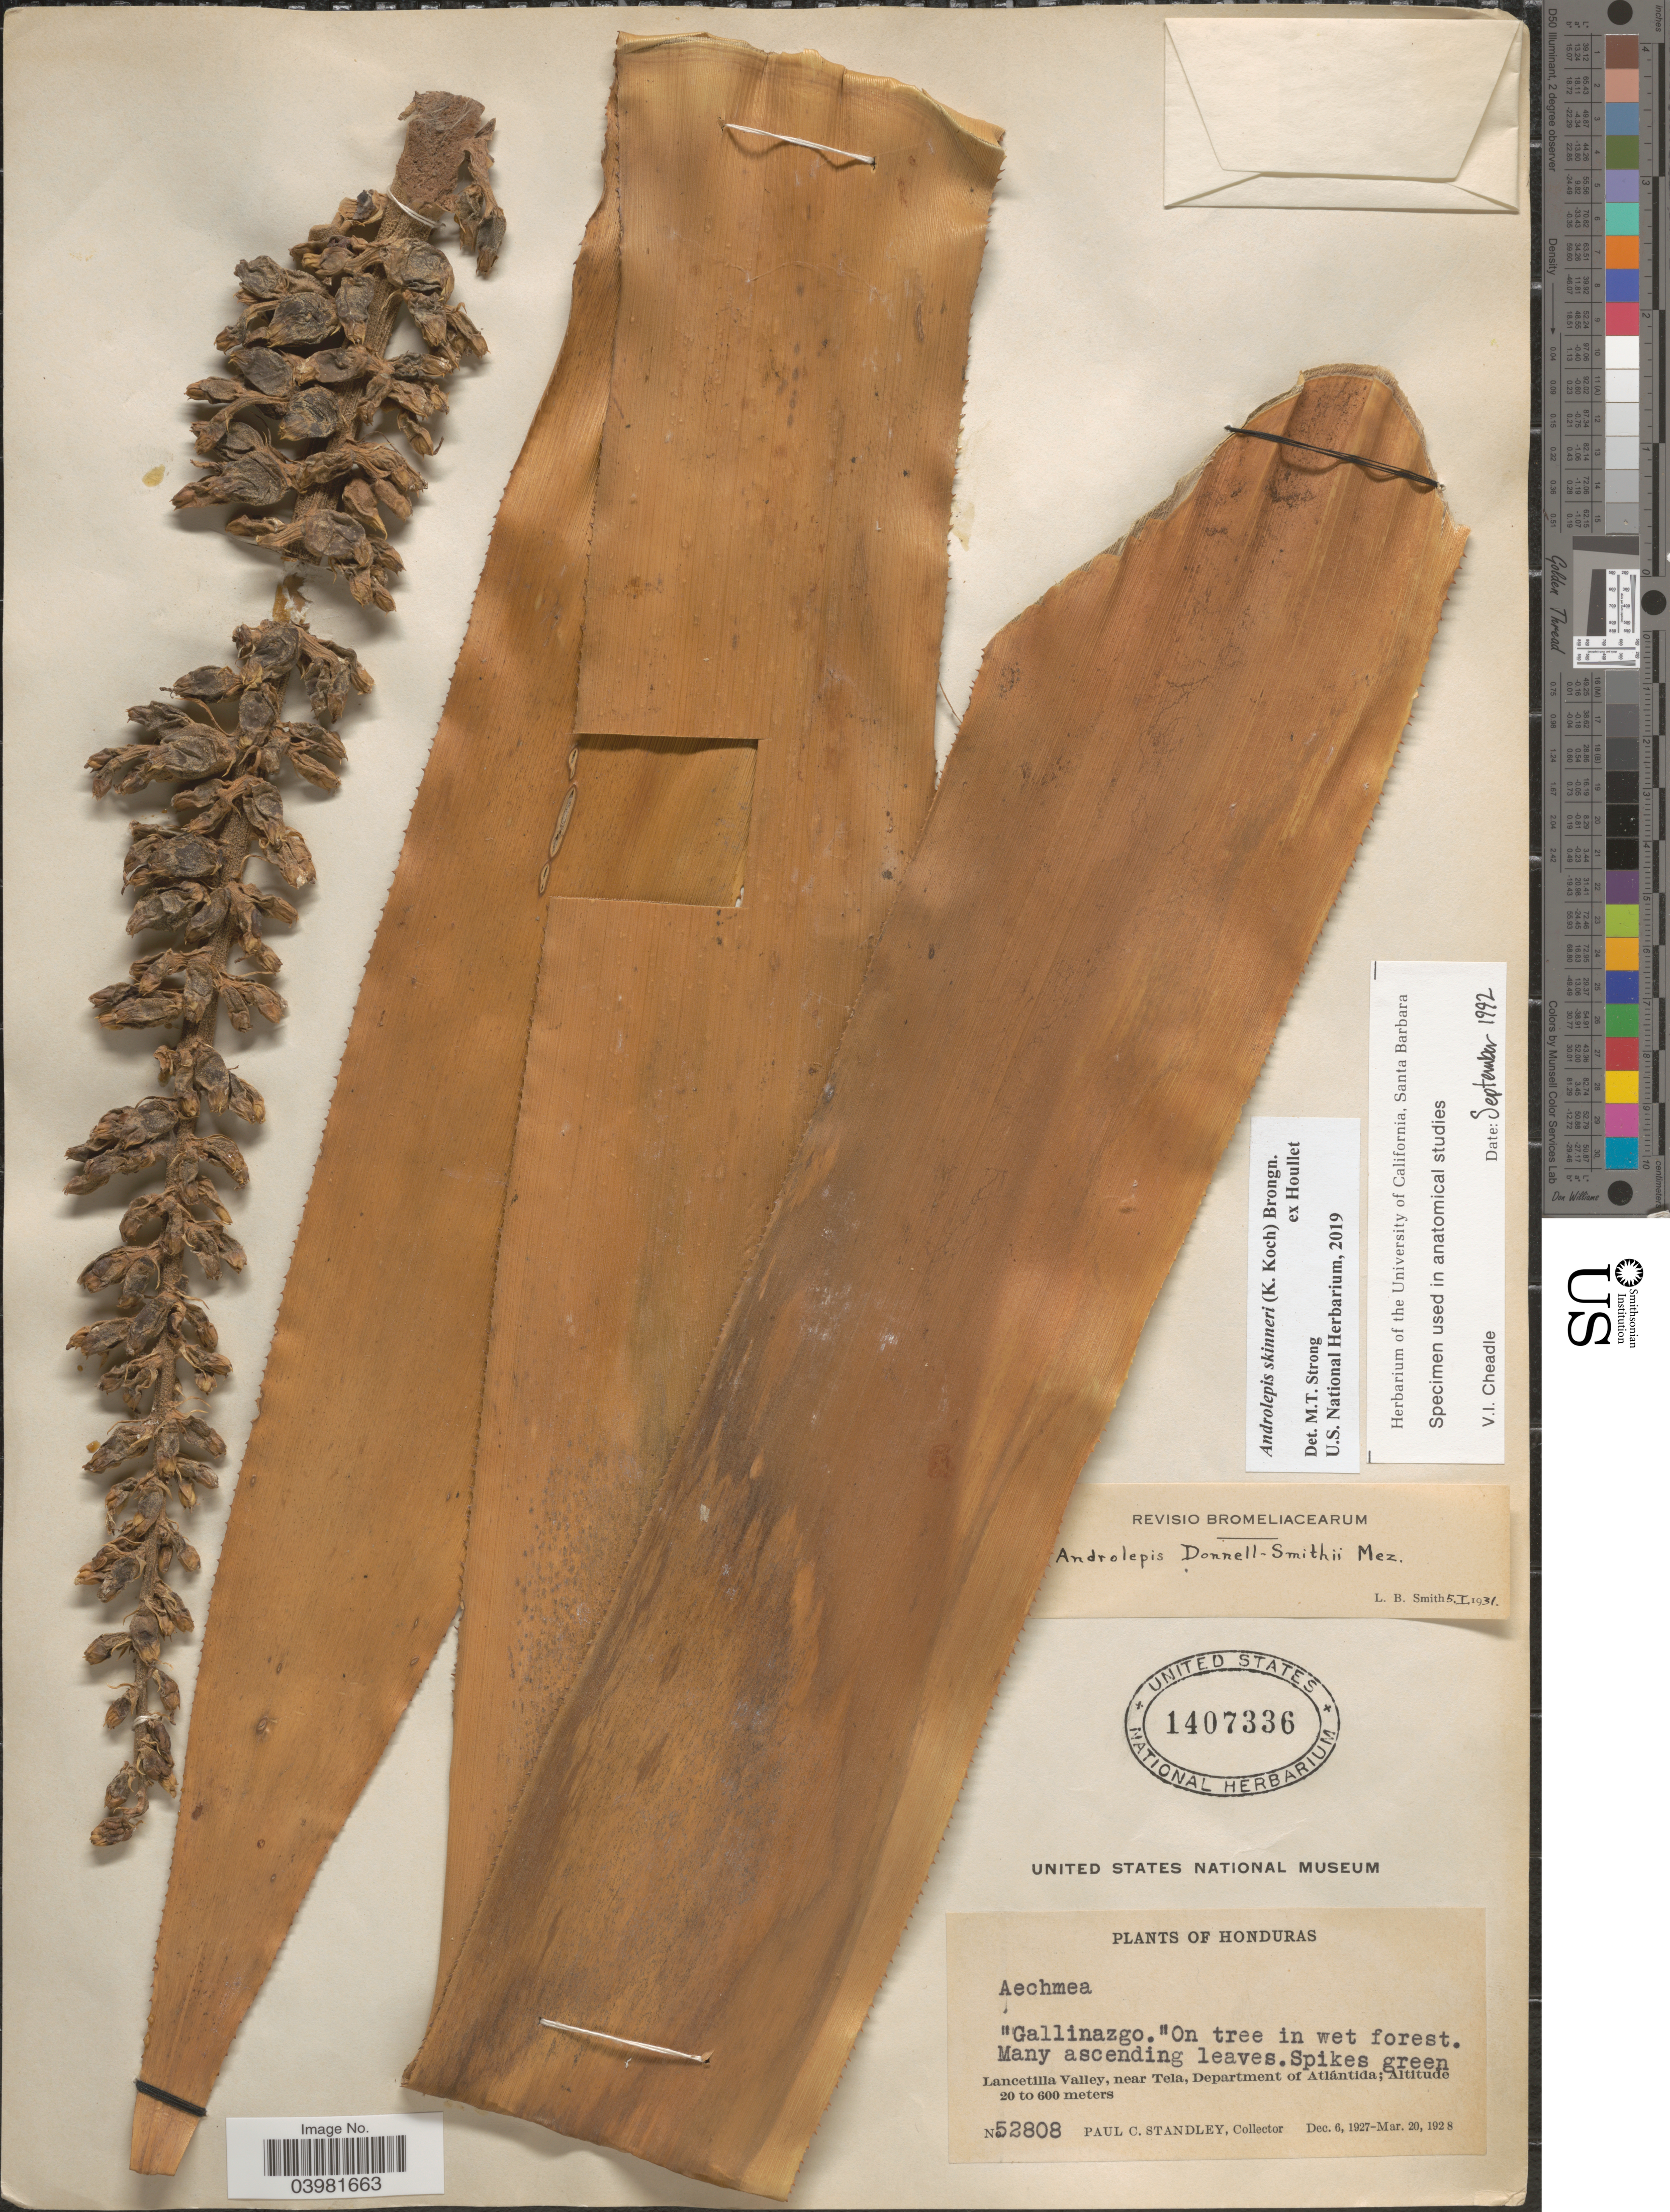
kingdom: Plantae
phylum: Tracheophyta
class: Liliopsida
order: Poales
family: Bromeliaceae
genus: Androlepis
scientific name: Androlepis skinneri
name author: Brongn. ex Houllet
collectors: P. C. Standley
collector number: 52808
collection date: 1927-12-06/1928-03-20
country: Honduras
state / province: Atlantida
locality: Lancetilla Valley, near Tela, Department of Atlántida.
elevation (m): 20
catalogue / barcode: US 1407336